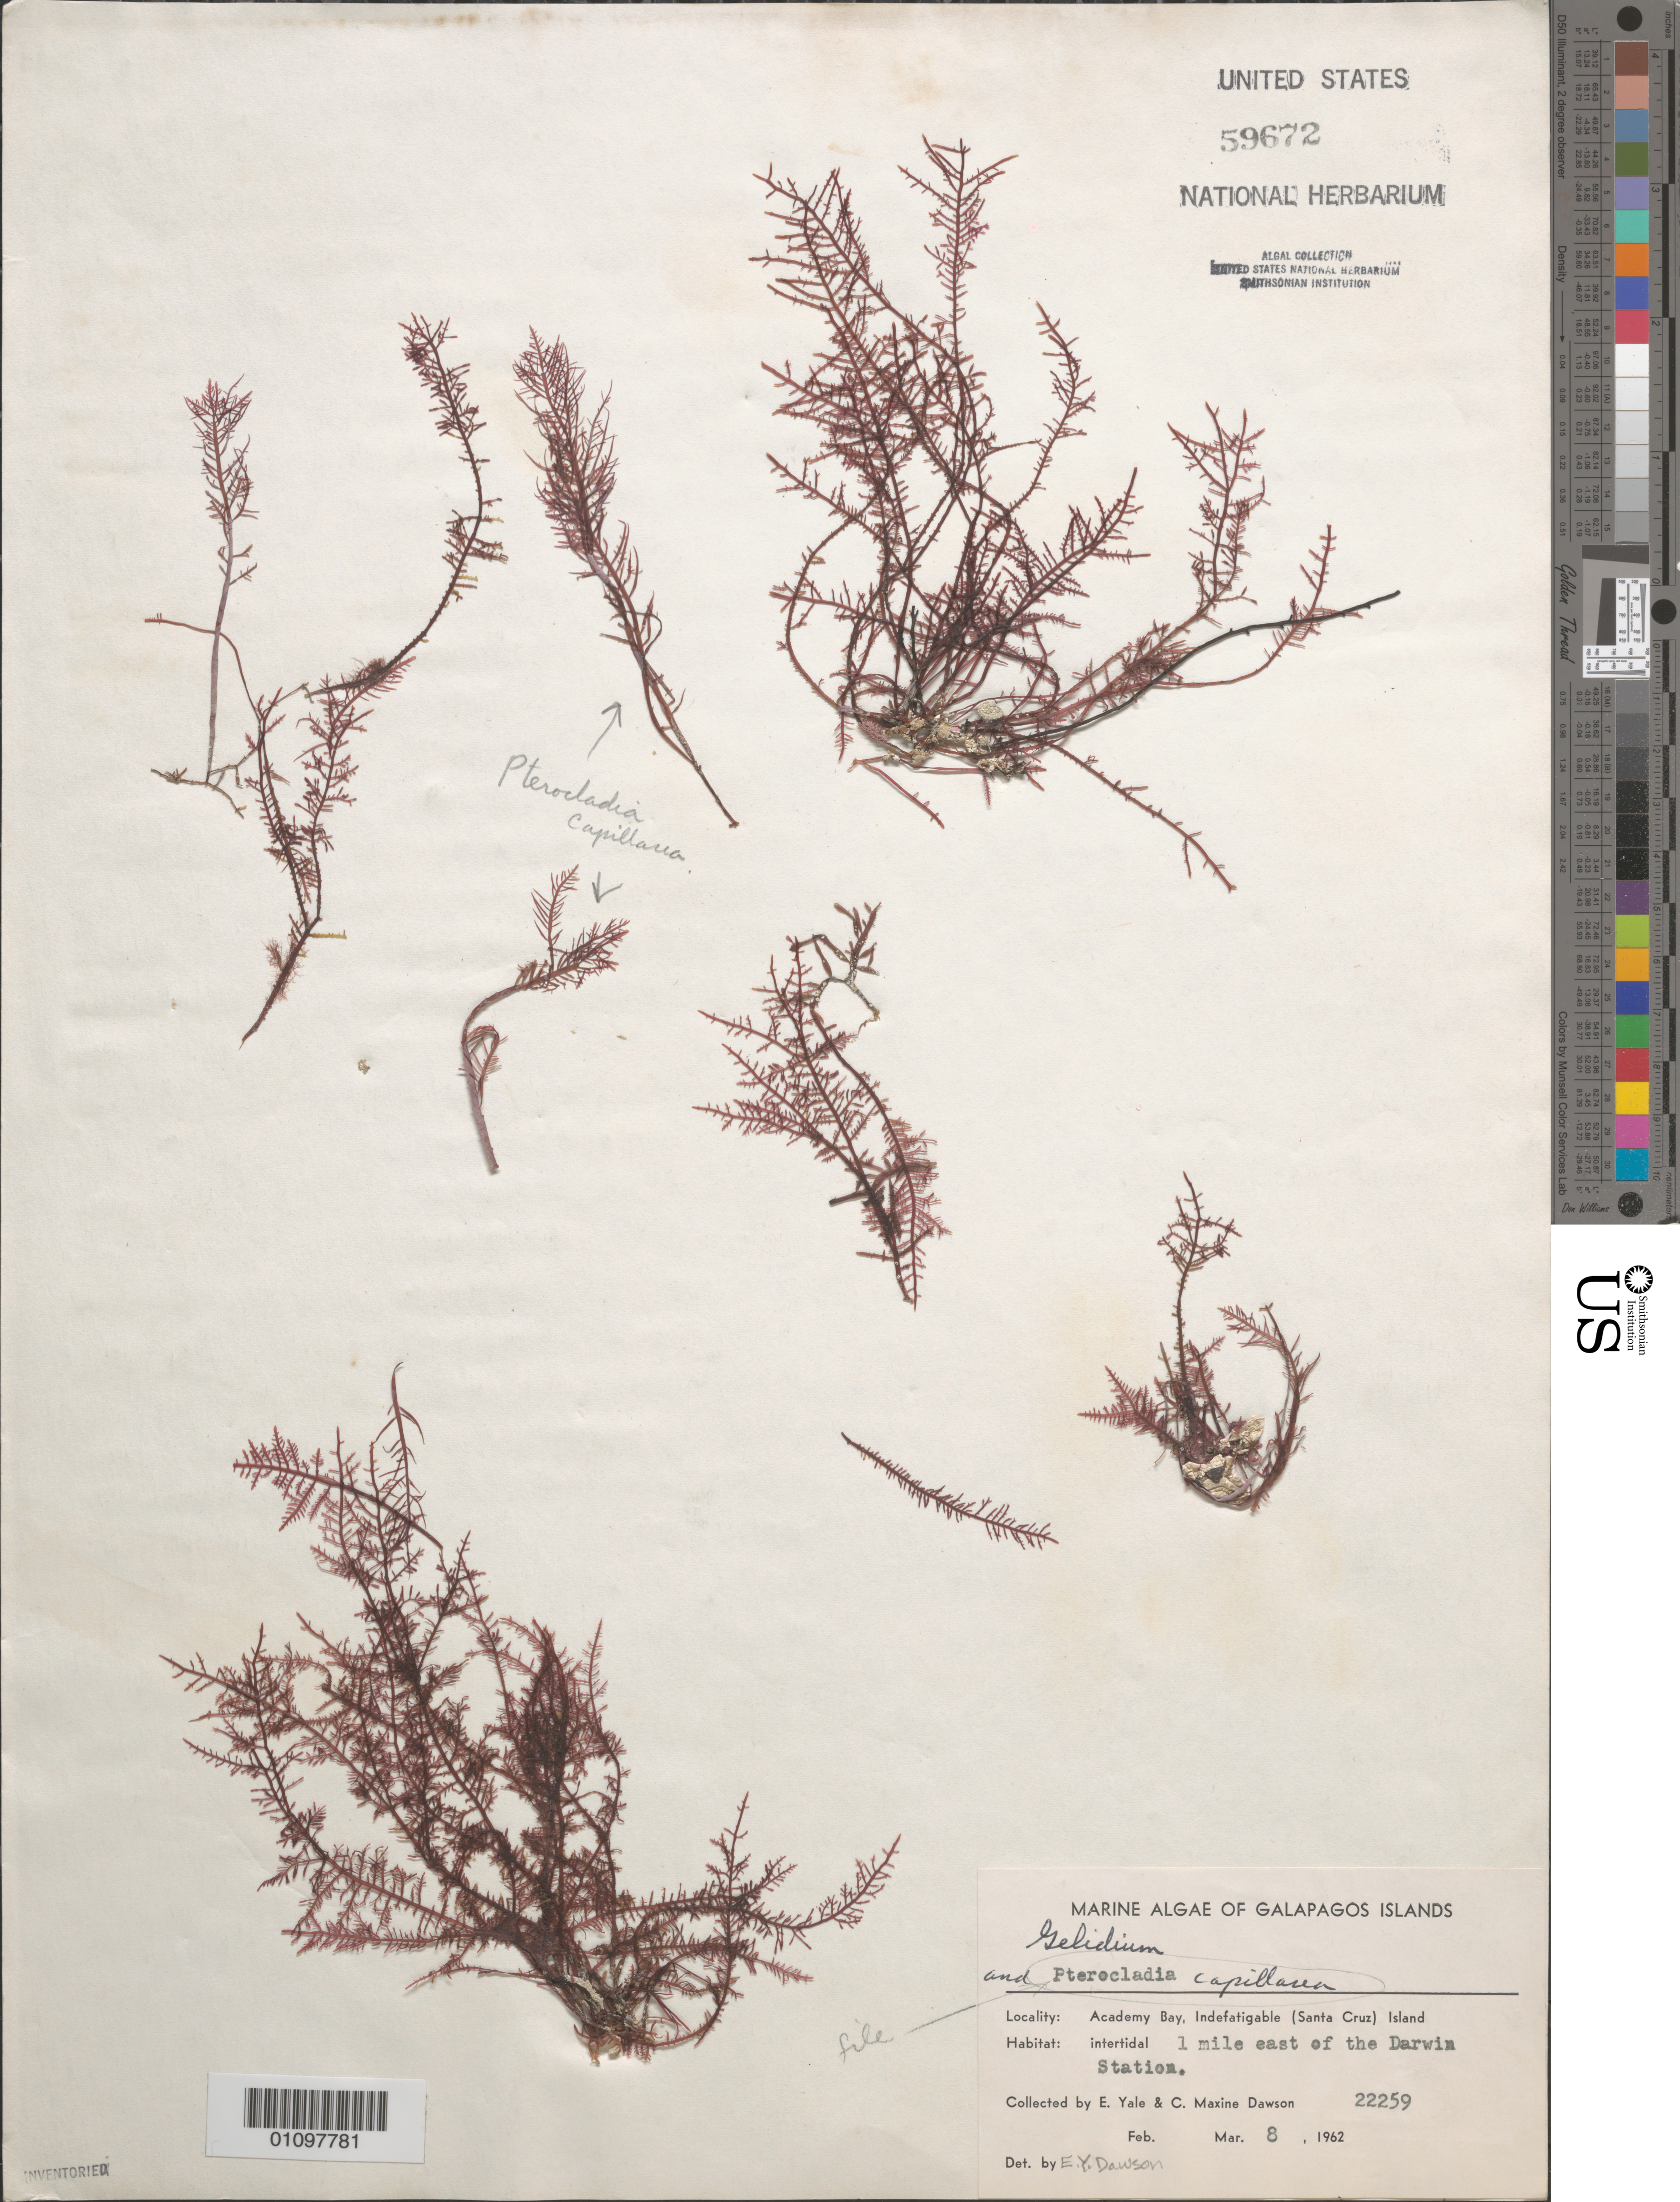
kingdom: Plantae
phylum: Rhodophyta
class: Florideophyceae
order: Gelidiales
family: Pterocladiaceae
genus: Pterocladiella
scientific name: Pterocladiella capillacea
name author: (S.G. Gmel.) Santelices & Hommers.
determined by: Algae name updating Project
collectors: E. Y. Dawson & C. M. Dawson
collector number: EYD 22259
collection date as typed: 08 Mar 1962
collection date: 1962-03-08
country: Ecuador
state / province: Colón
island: Santa Cruz [Indefatigable, Chaves]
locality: Academy Bay 1 mile east of Darwin Station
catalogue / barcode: US 59672